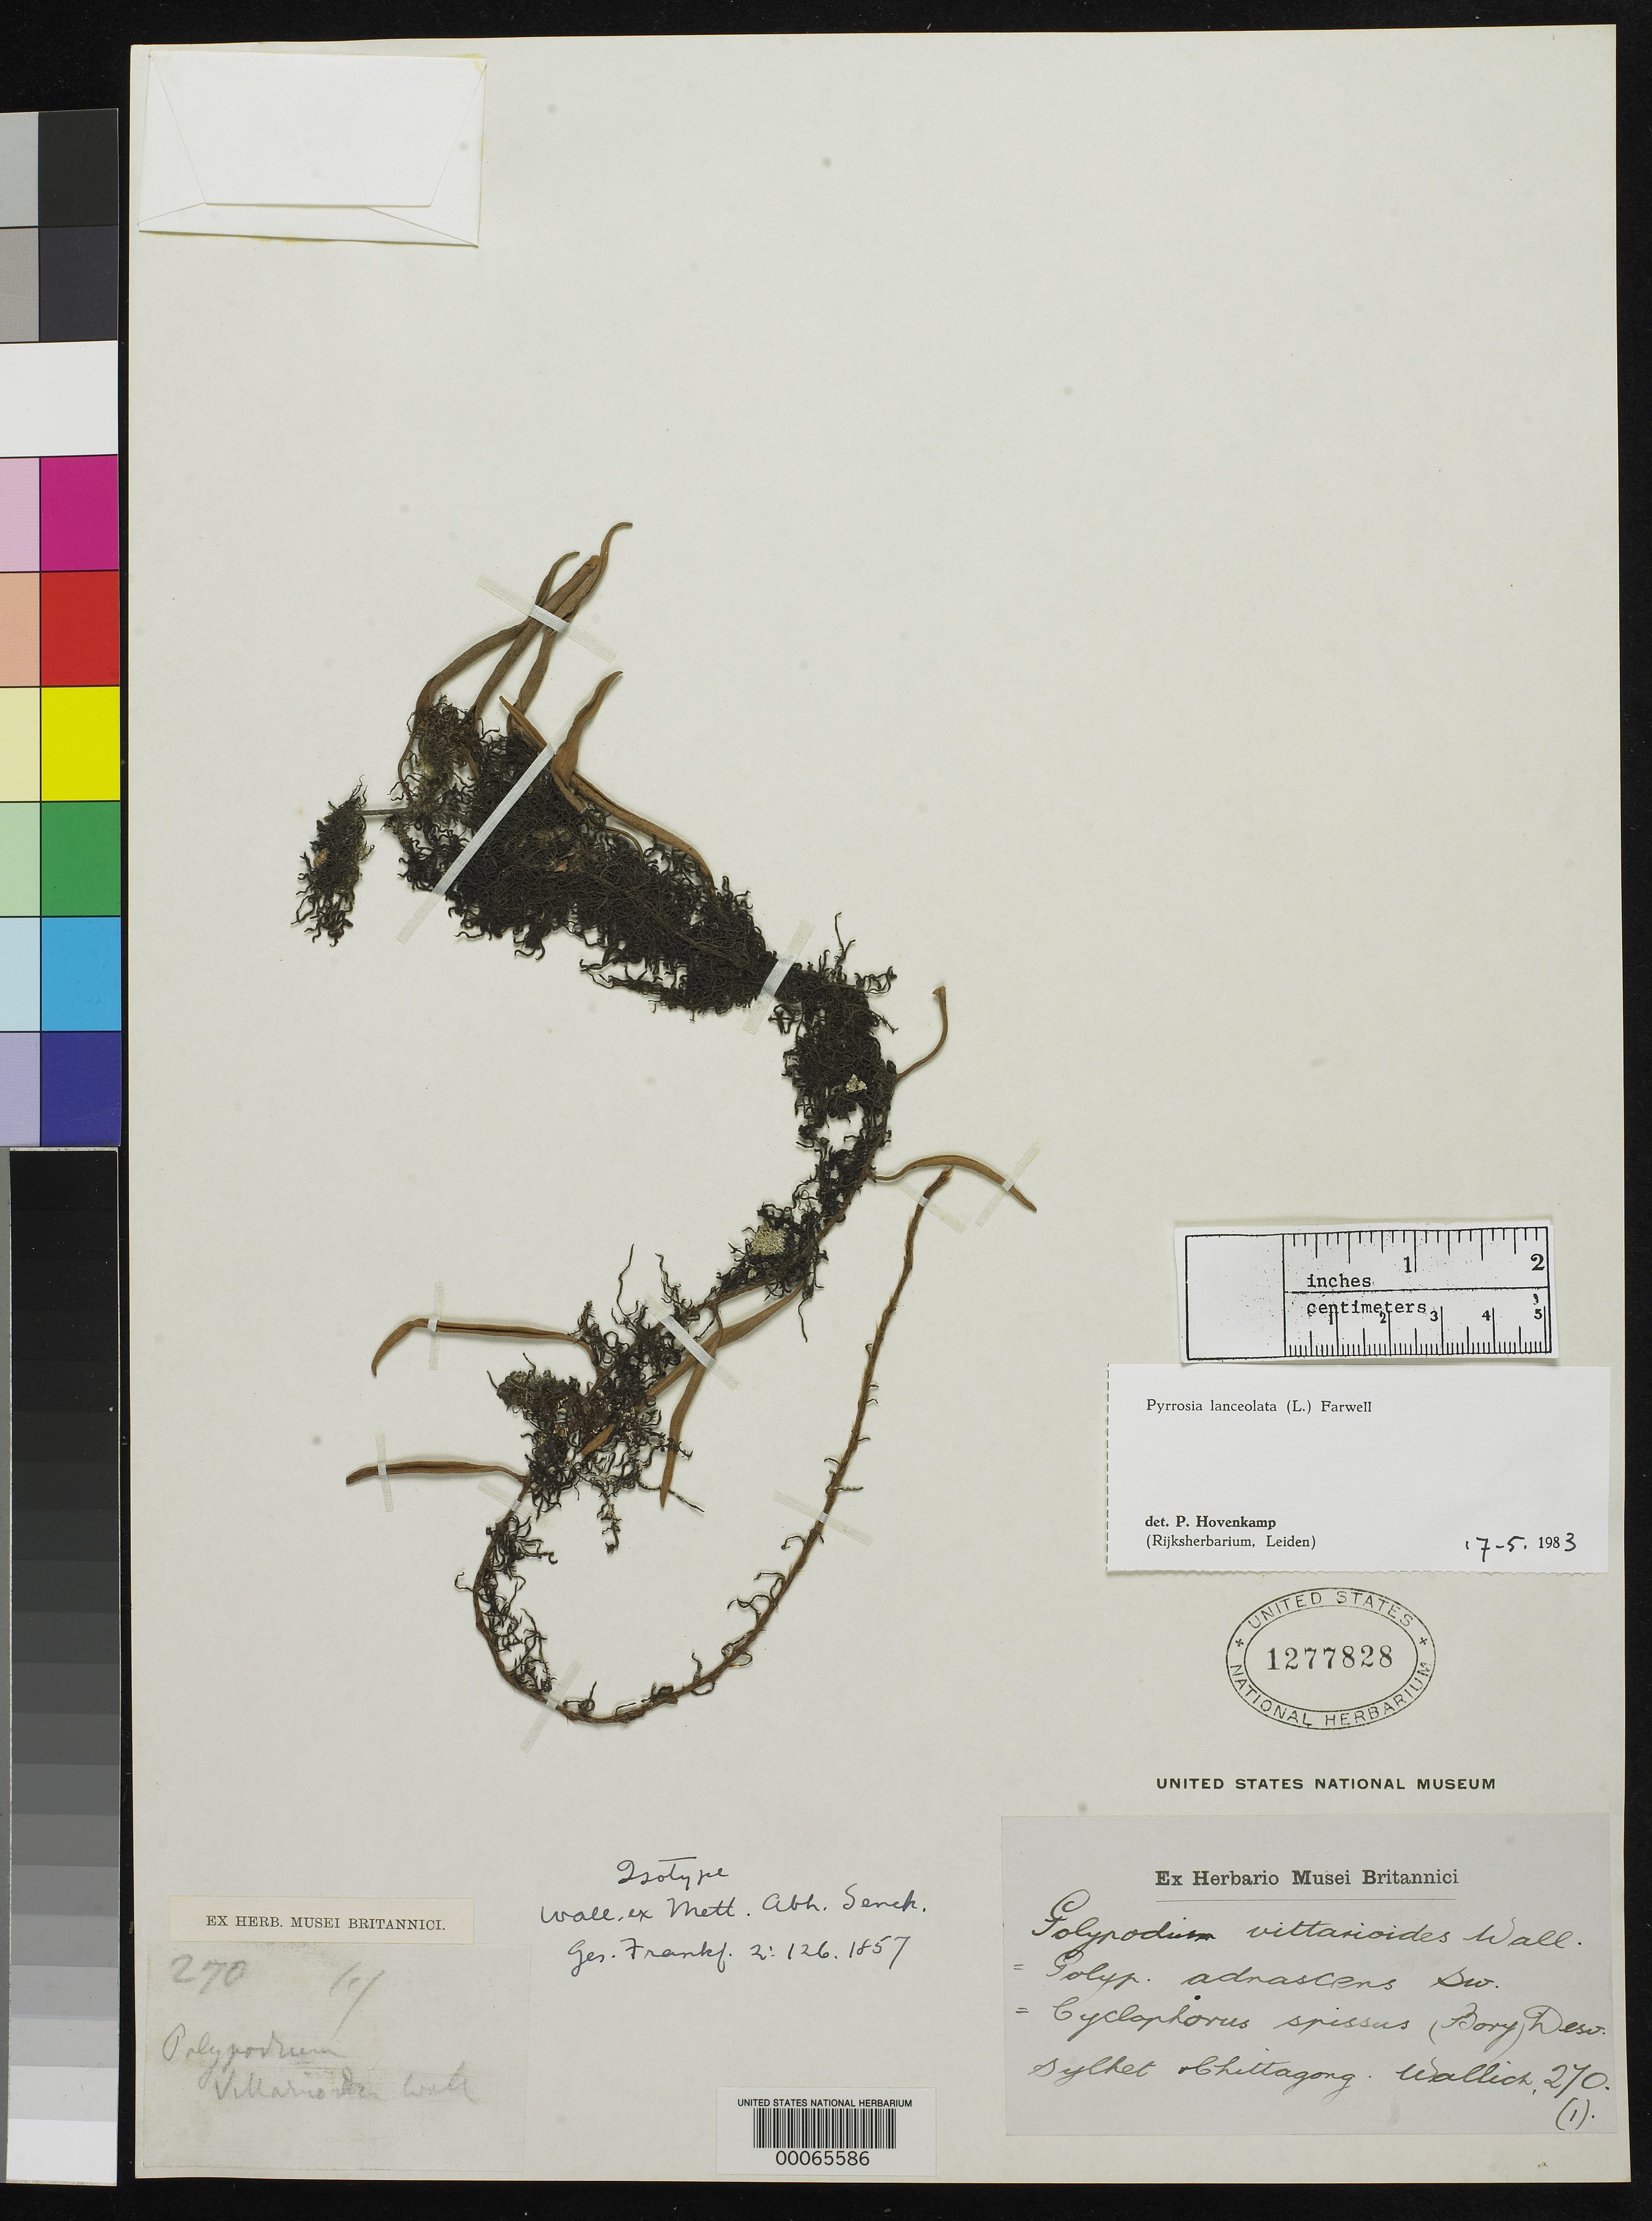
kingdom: Plantae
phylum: Tracheophyta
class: Polypodiopsida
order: Polypodiales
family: Polypodiaceae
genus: Polypodium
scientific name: Polypodium vittarioides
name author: Wall. ex Mett.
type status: Type Collection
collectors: N. Wallich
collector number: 270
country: India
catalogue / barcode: US 1277828